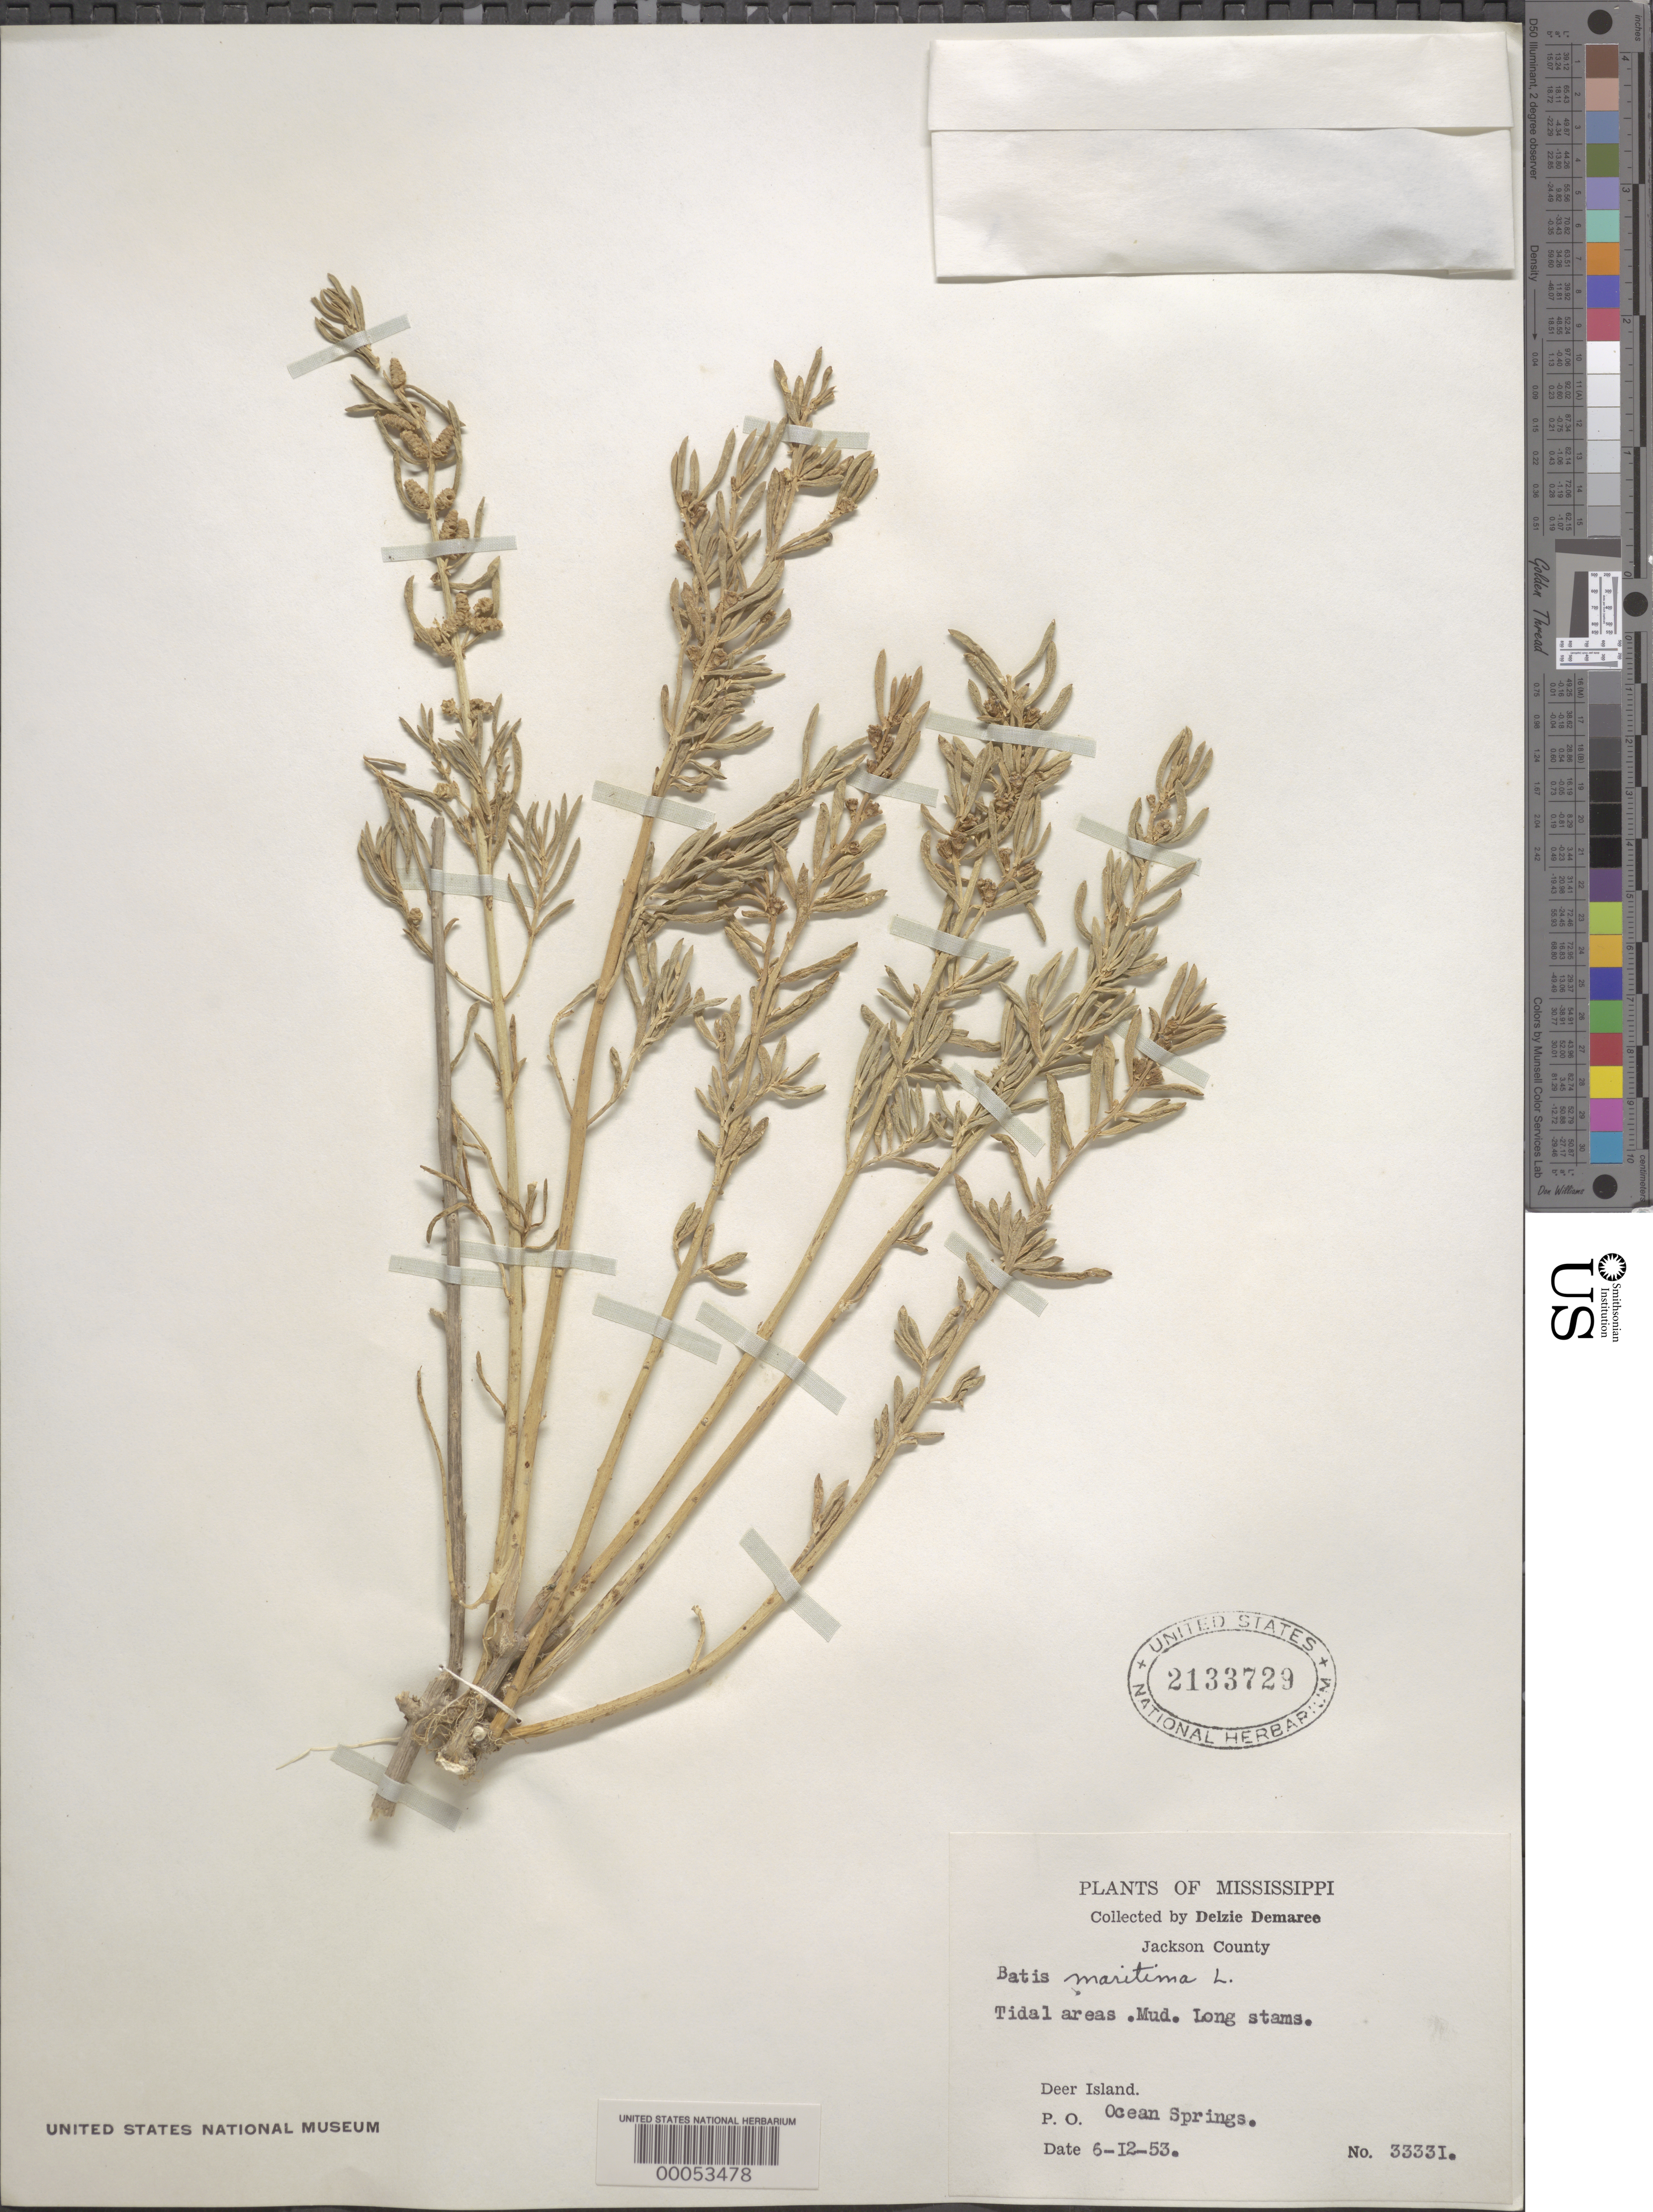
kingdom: Plantae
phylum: Tracheophyta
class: Magnoliopsida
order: Brassicales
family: Bataceae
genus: Batis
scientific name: Batis maritima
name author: L.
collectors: D. Demaree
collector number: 33331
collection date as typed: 12 Jun 1953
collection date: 1953-06-12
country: United States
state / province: Mississippi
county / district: Jackson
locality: Deer i., ocean springs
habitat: Tidal areas, mud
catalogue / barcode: US 2133729